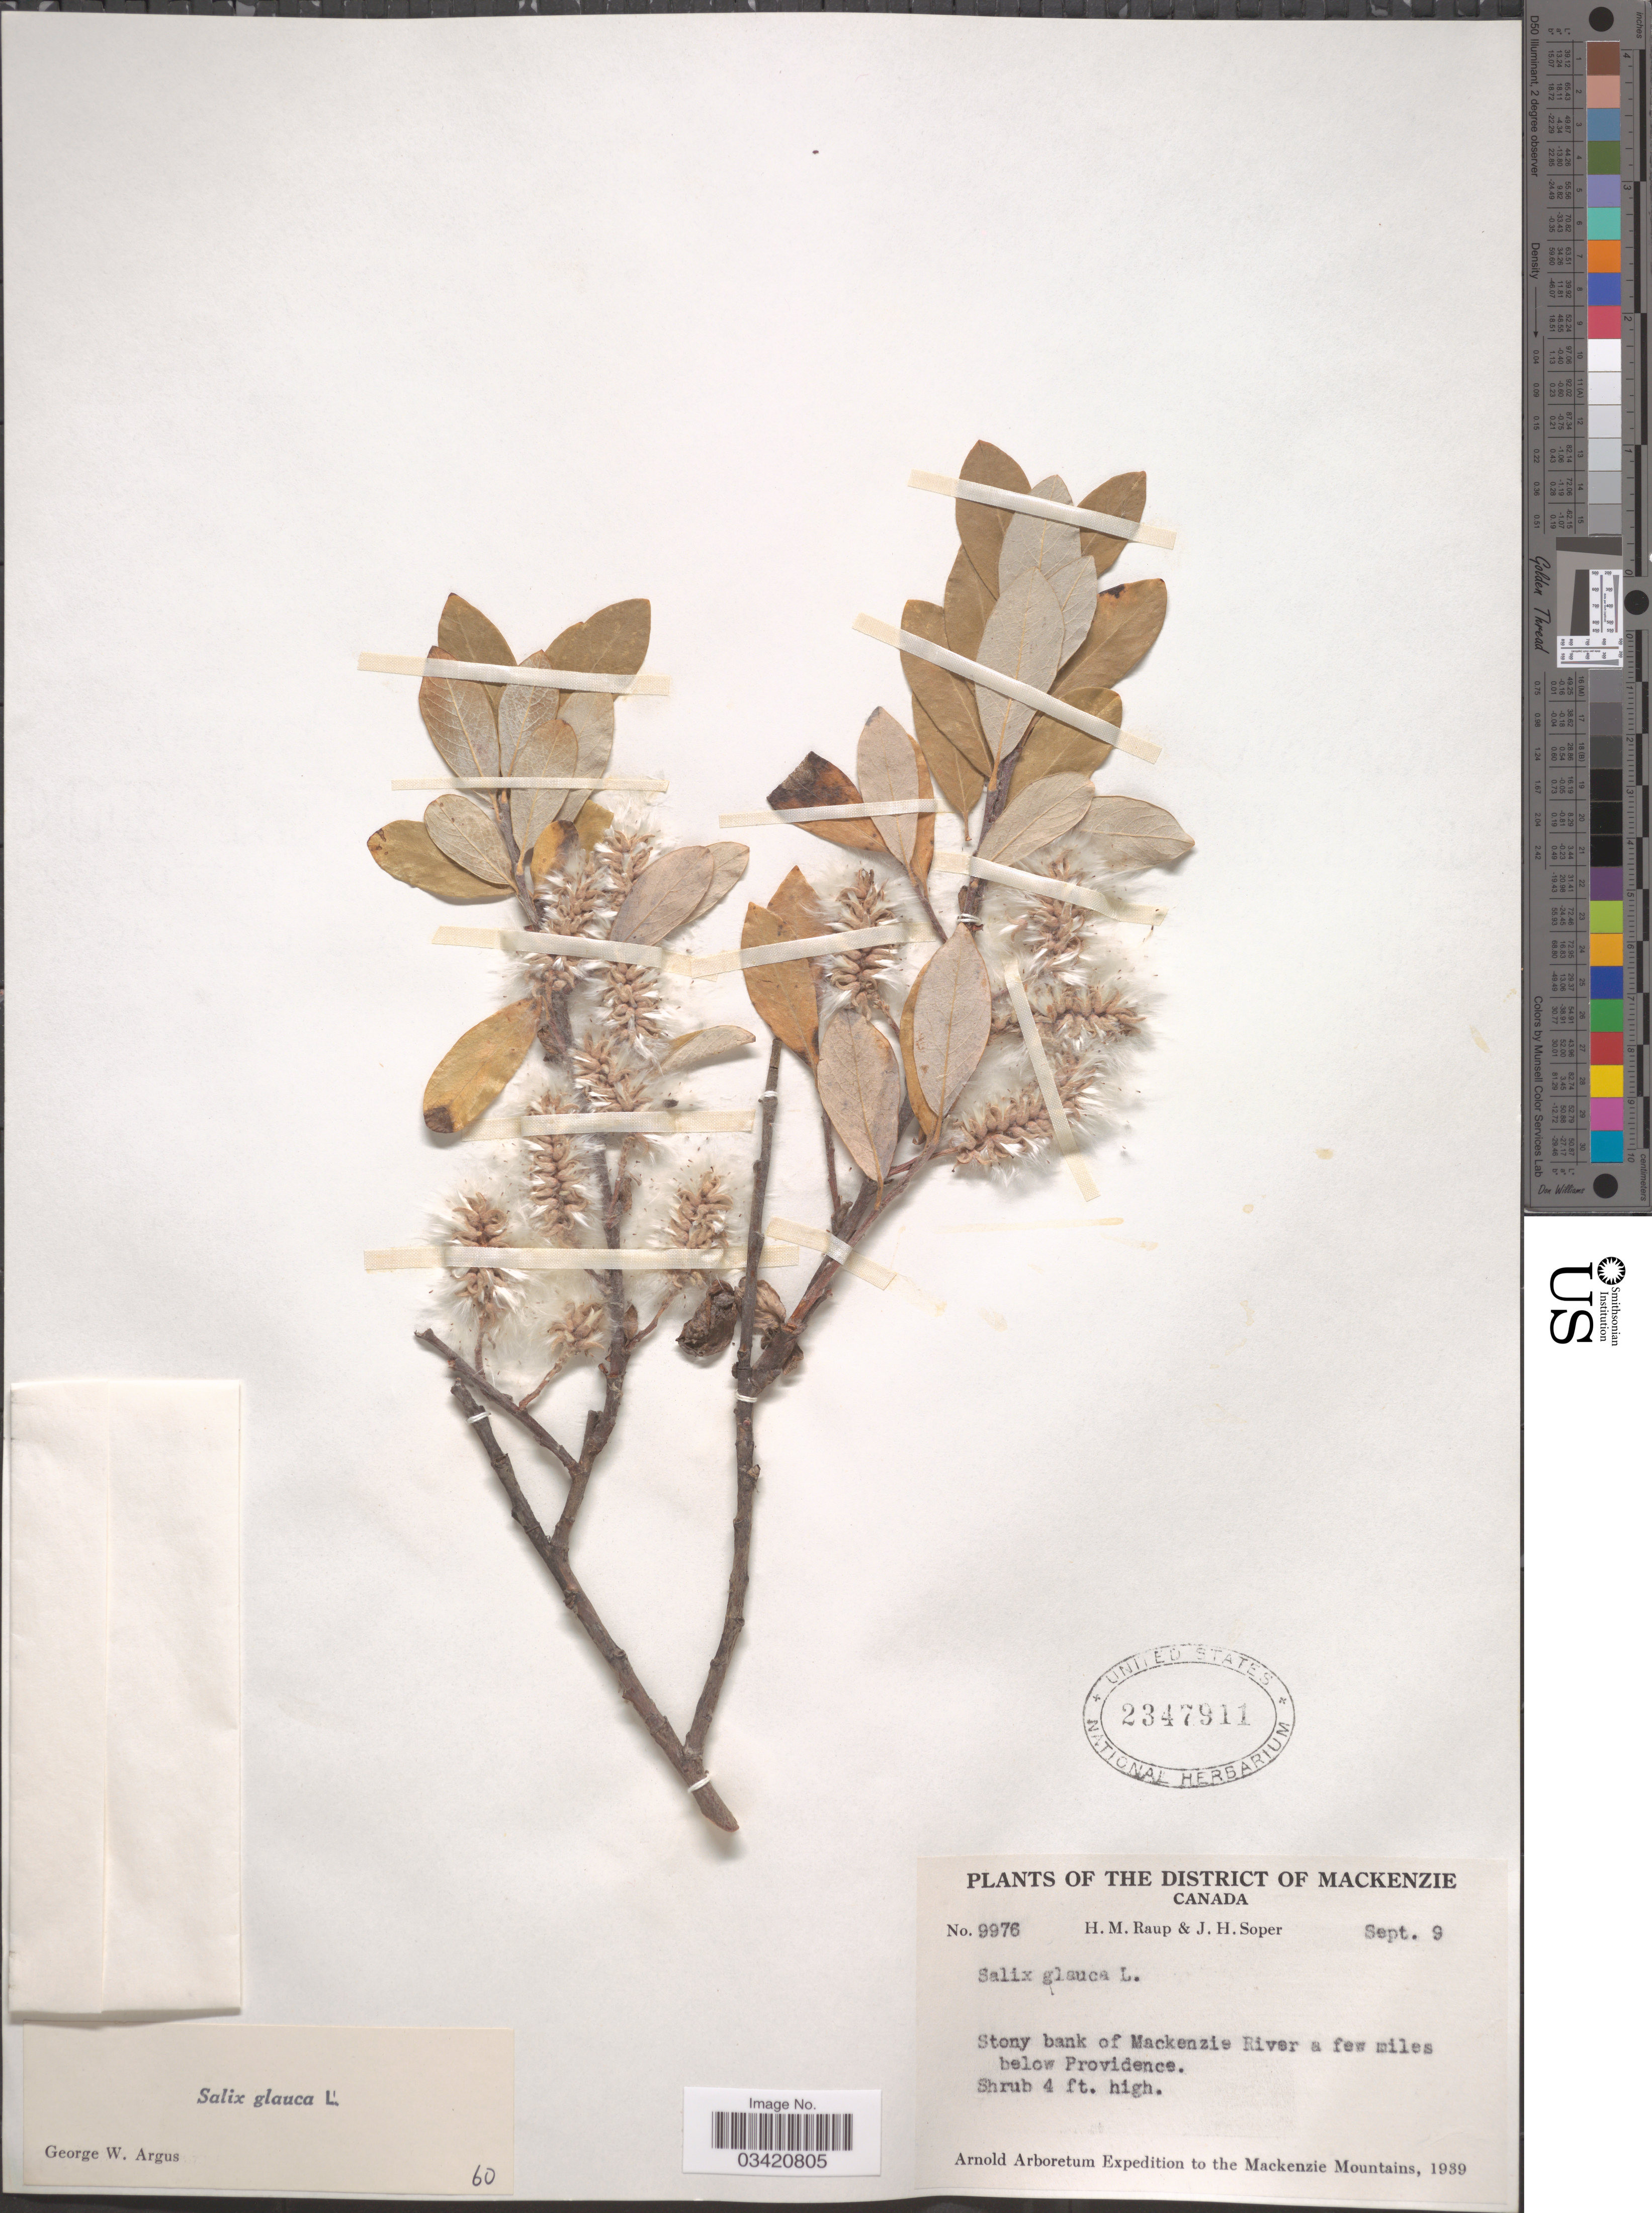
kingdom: Plantae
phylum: Tracheophyta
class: Magnoliopsida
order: Malpighiales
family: Salicaceae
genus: Salix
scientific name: Salix glauca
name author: L.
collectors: H. Raup & J. H. Soper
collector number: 9976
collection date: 1939-09-09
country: Canada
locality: District of Mackenzie. Stony bank of Mackenzie River a few miles below Providence. Mackenzie Mountains.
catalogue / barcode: US 2347911